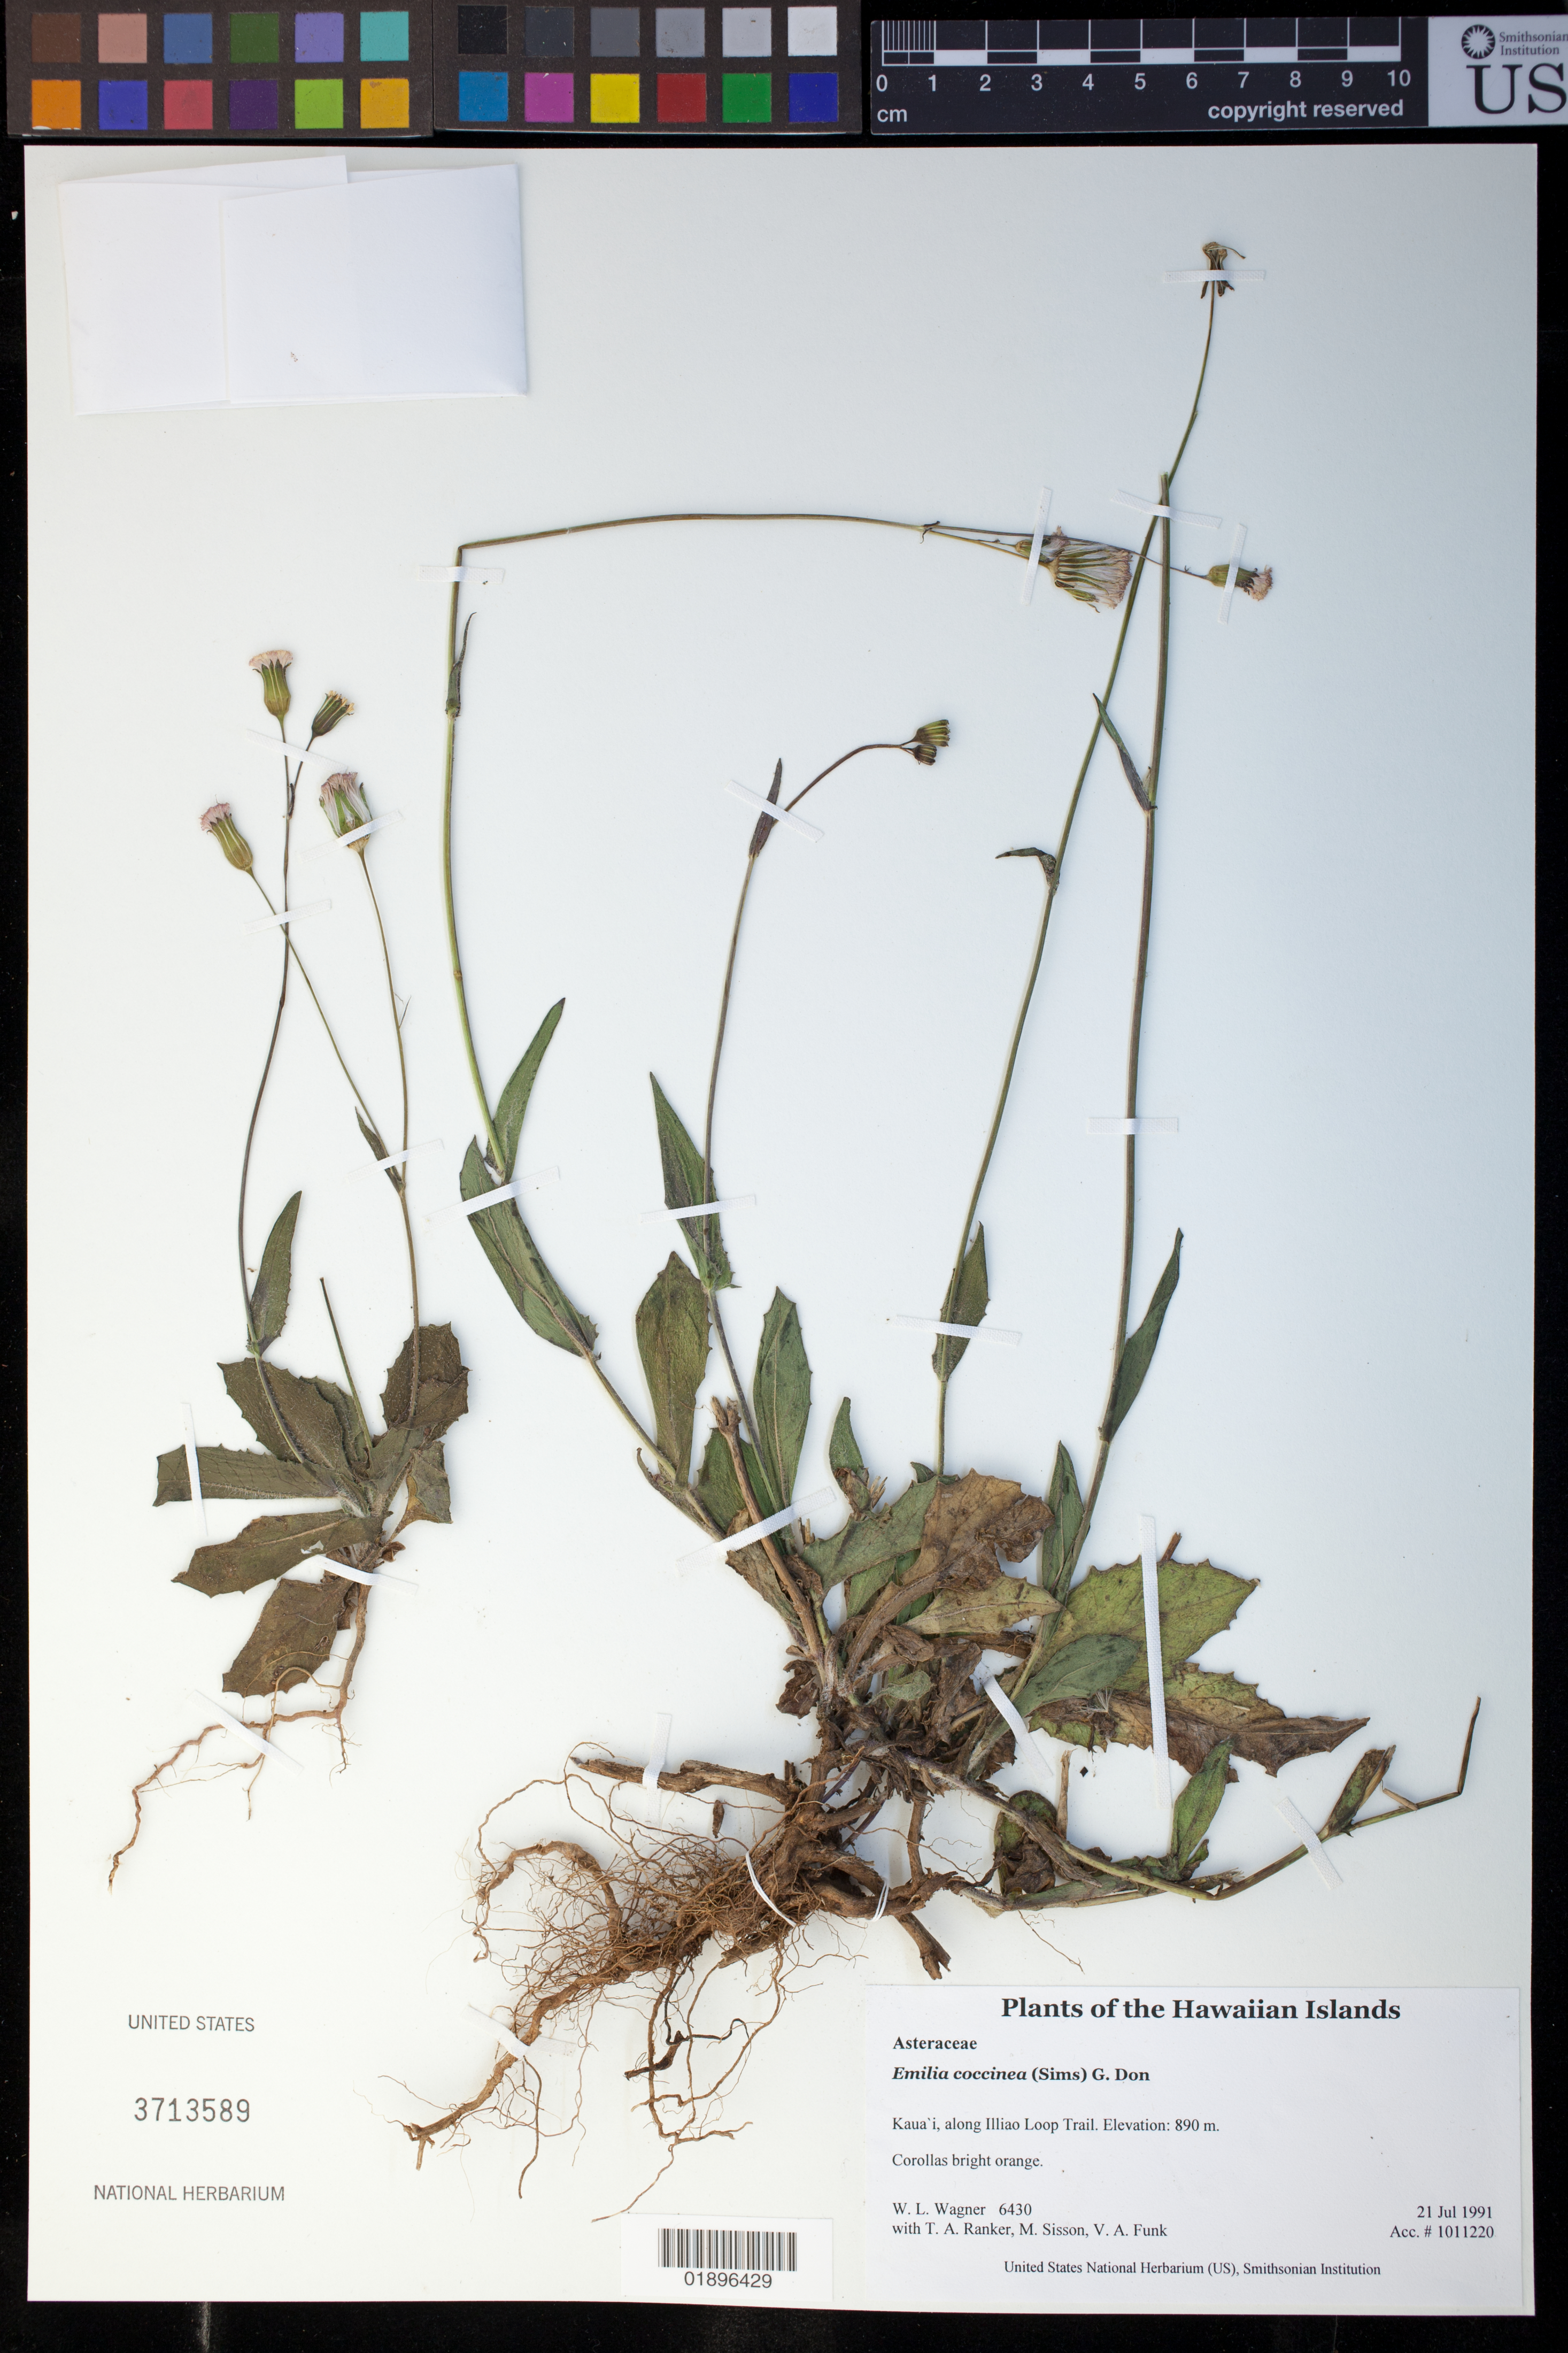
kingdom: Plantae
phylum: Tracheophyta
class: Magnoliopsida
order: Asterales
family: Asteraceae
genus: Emilia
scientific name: Emilia coccinea (Sims) Sweet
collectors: W. L. Wagner, T. A. Ranker, M. Sisson & V. Funk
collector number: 6430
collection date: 1991-07-21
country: United States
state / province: Hawaii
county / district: Kauai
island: Kaua'i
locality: Illiau Loop Trail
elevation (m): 890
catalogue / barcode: US 3713589